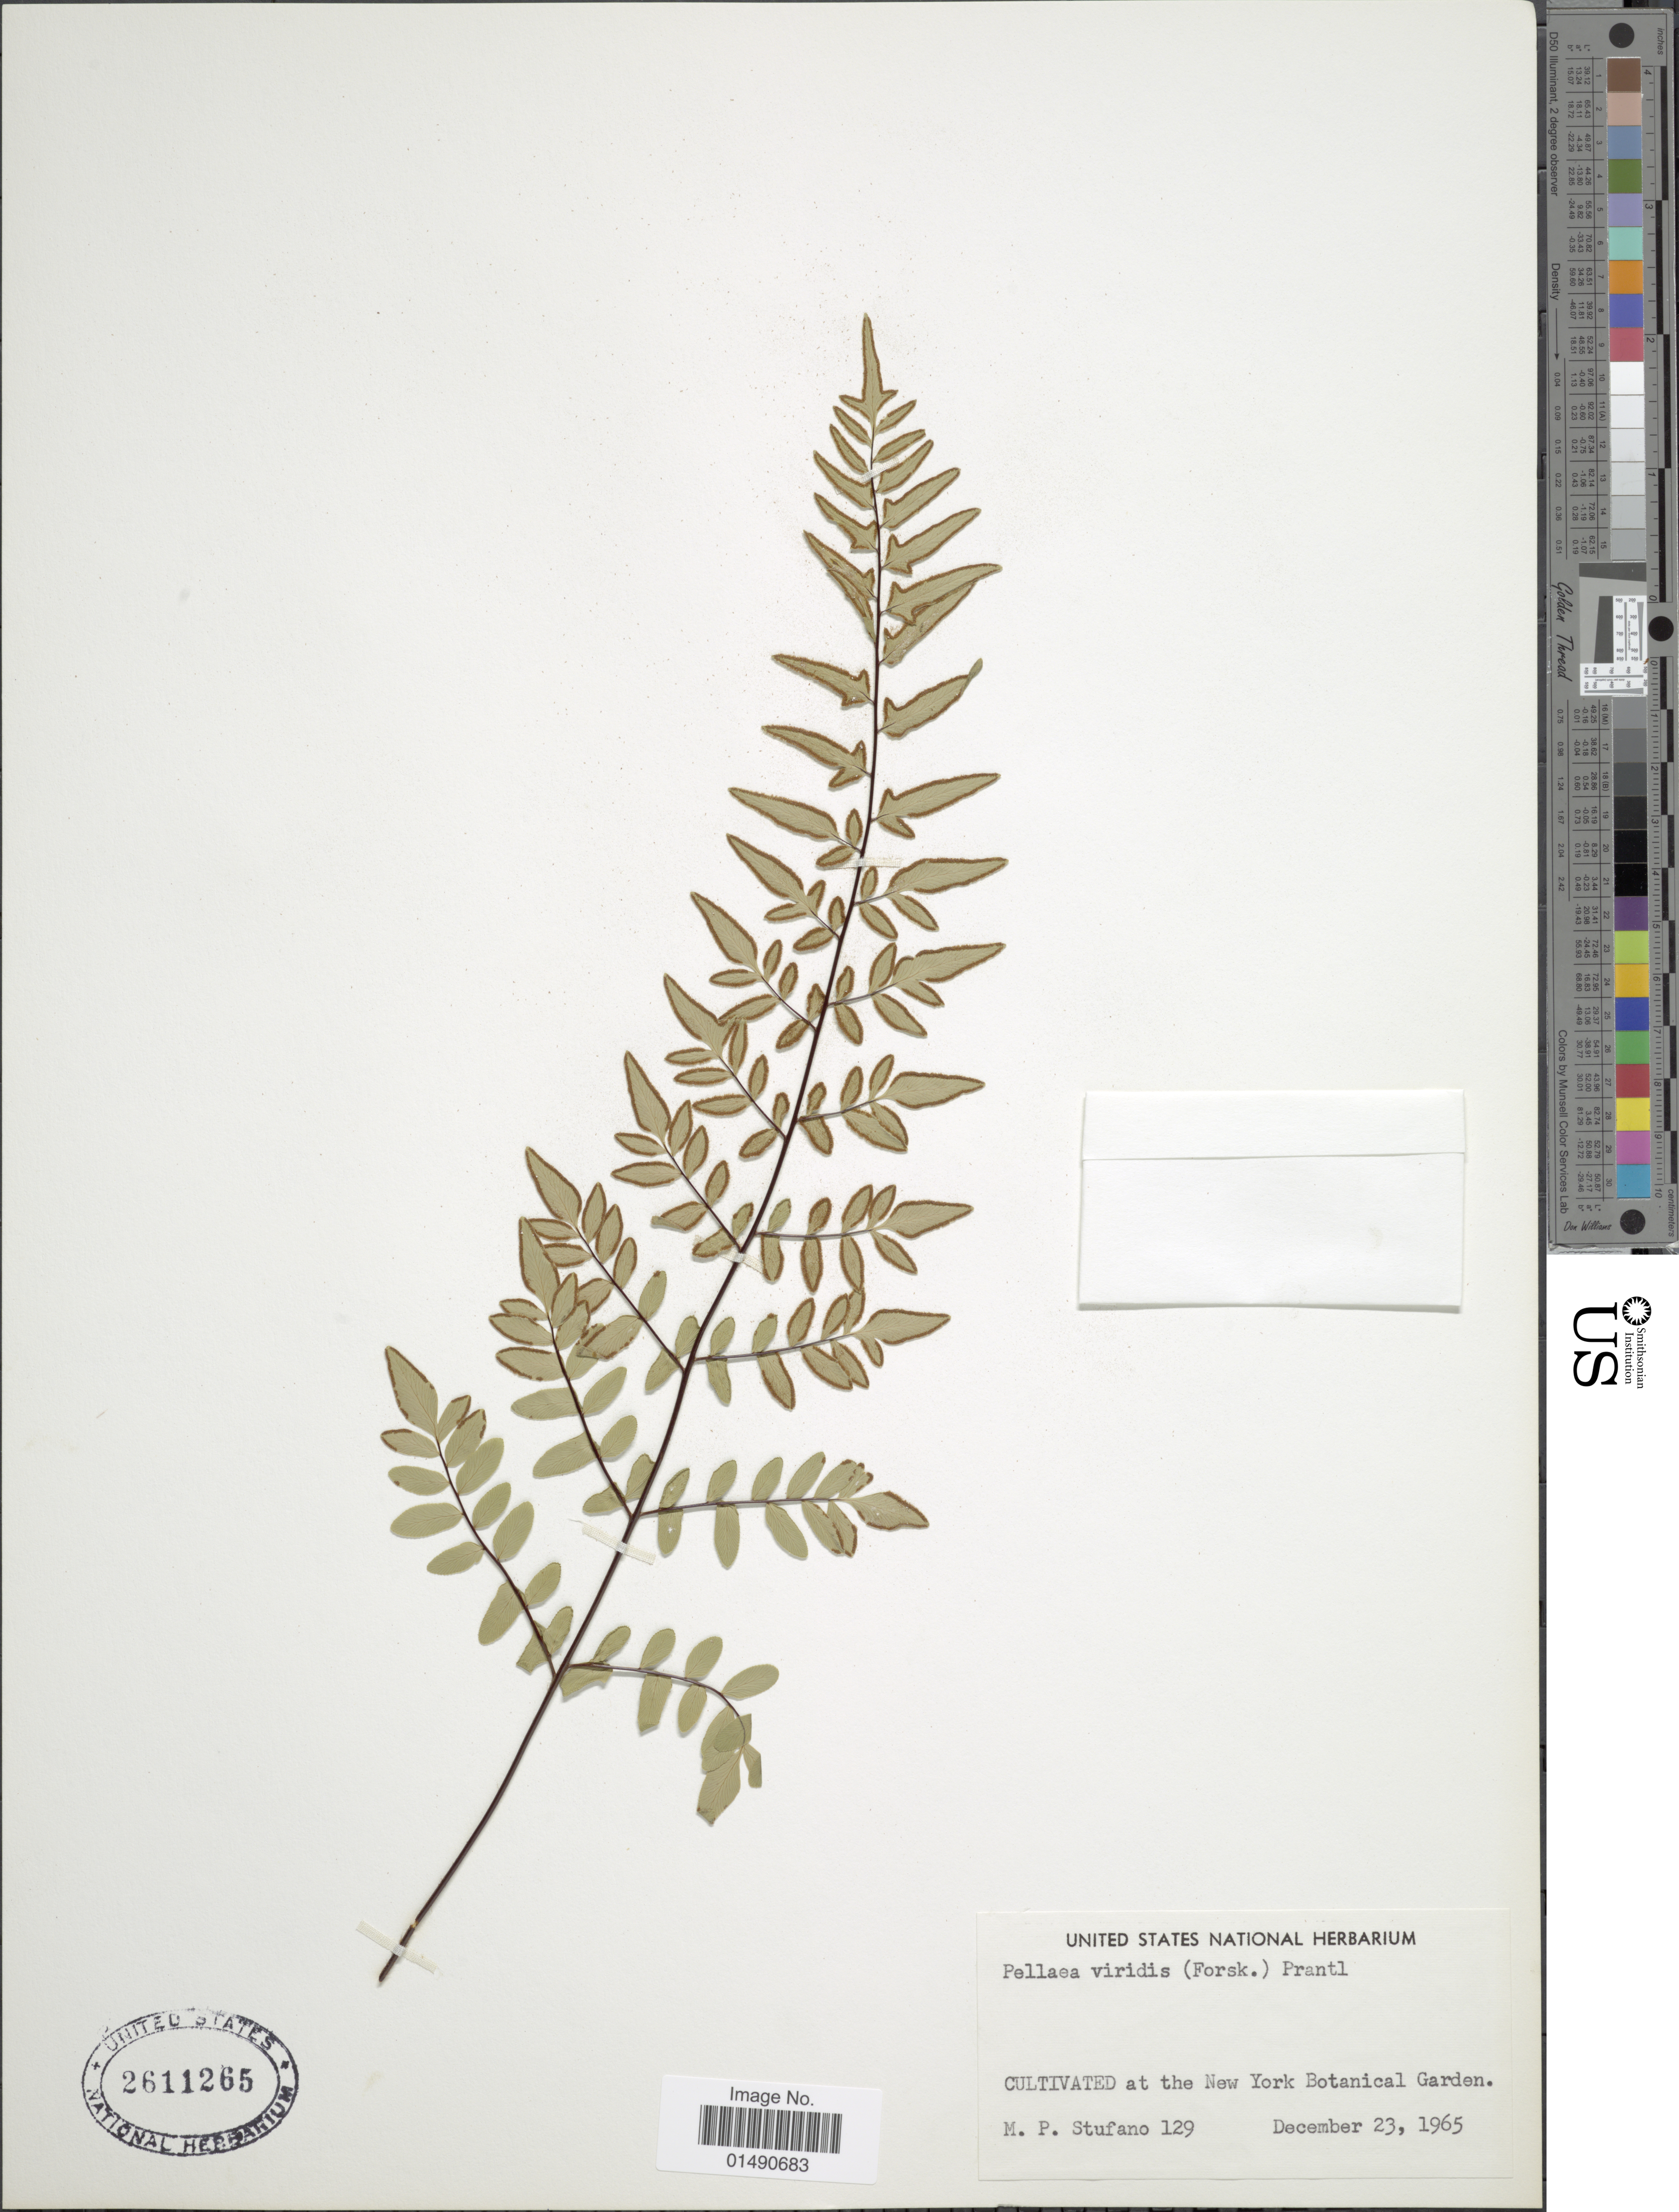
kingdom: Plantae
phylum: Tracheophyta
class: Polypodiopsida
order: Polypodiales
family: Pteridaceae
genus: Pellaea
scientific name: Pellaea viridis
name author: (Forssk.) Prantl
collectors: M. Stufano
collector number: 129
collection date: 1965-12-23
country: United States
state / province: New York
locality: The New York Botanical Garden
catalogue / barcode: US 2611265